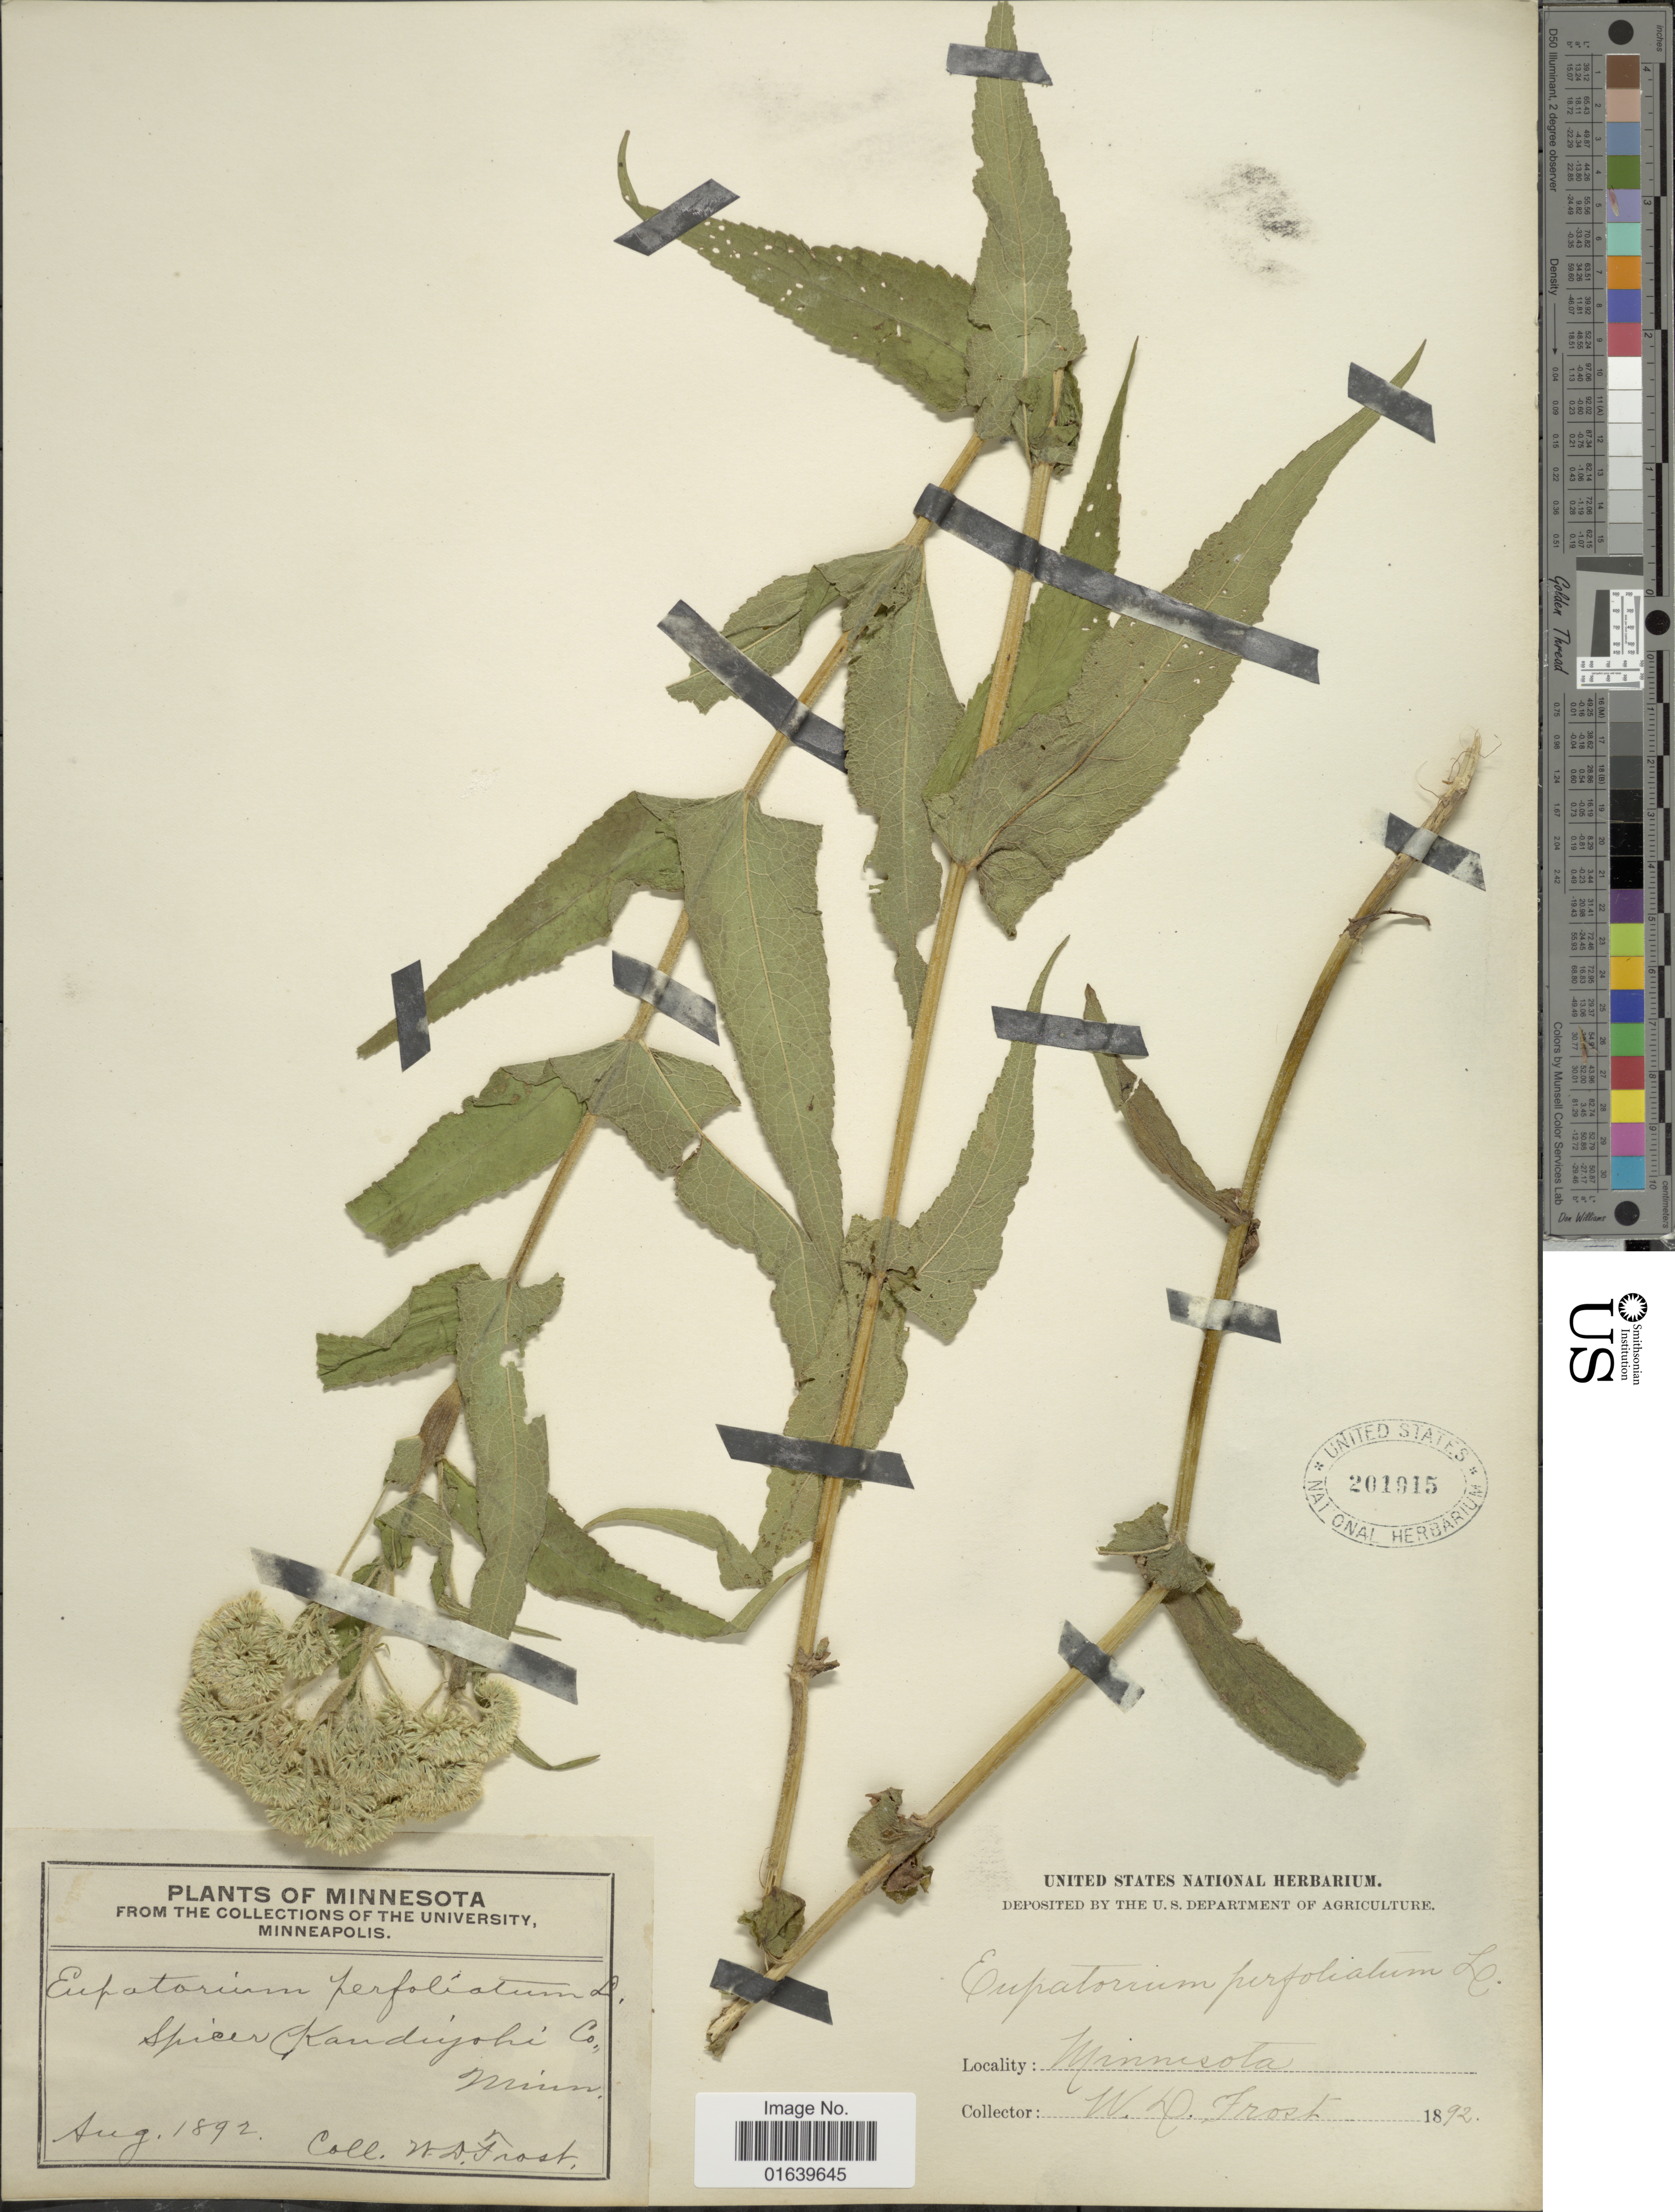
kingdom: Plantae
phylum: Tracheophyta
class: Magnoliopsida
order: Asterales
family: Asteraceae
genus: Eupatorium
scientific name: Eupatorium perfoliatum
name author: L.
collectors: W. Frost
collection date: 1892-08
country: United States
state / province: Minnesota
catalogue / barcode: US 201915